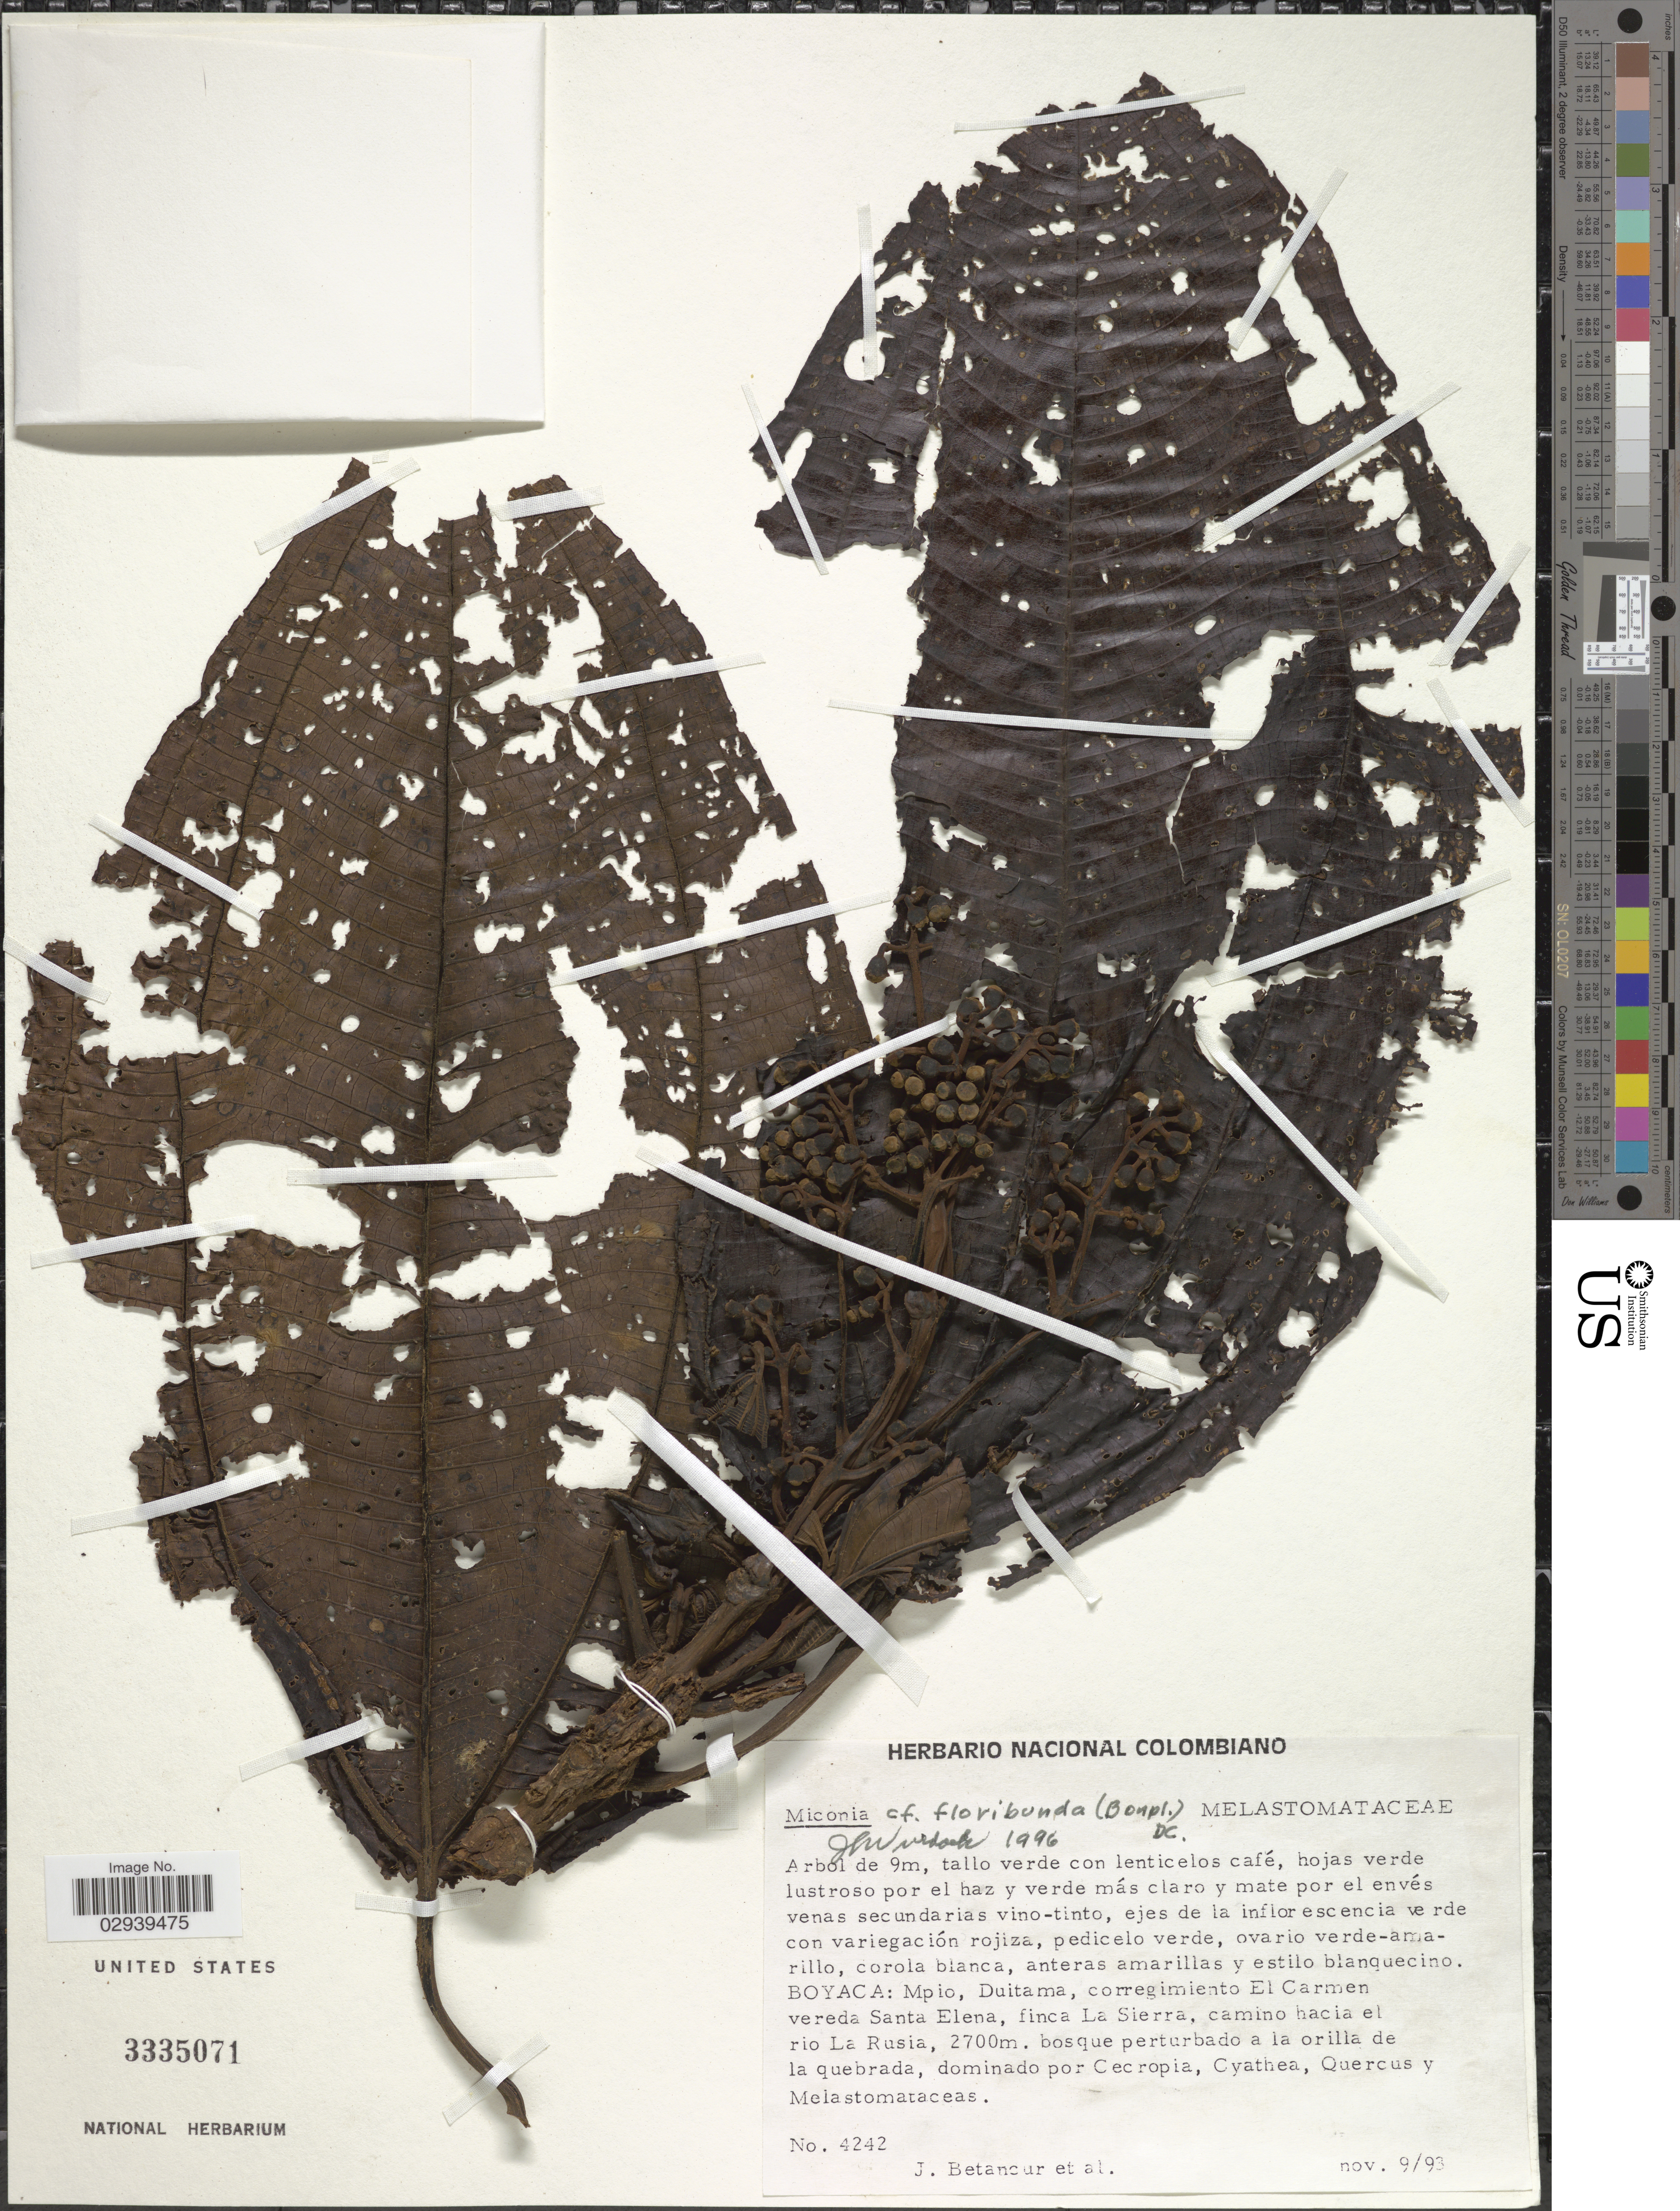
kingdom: Plantae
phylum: Tracheophyta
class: Magnoliopsida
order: Myrtales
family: Melastomataceae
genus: Miconia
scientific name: Miconia floribunda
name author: (Bonpl.) DC.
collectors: J. Betancur & et al.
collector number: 4242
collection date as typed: Transcribed d/m/y: 9/11/93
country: Colombia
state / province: Boyacá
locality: Mpio. Duitama, corregimiento El Carmen vereda Santa Elena, finca La Sierra, camino hacia el rio La Rusia.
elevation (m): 2700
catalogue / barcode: US 3335071